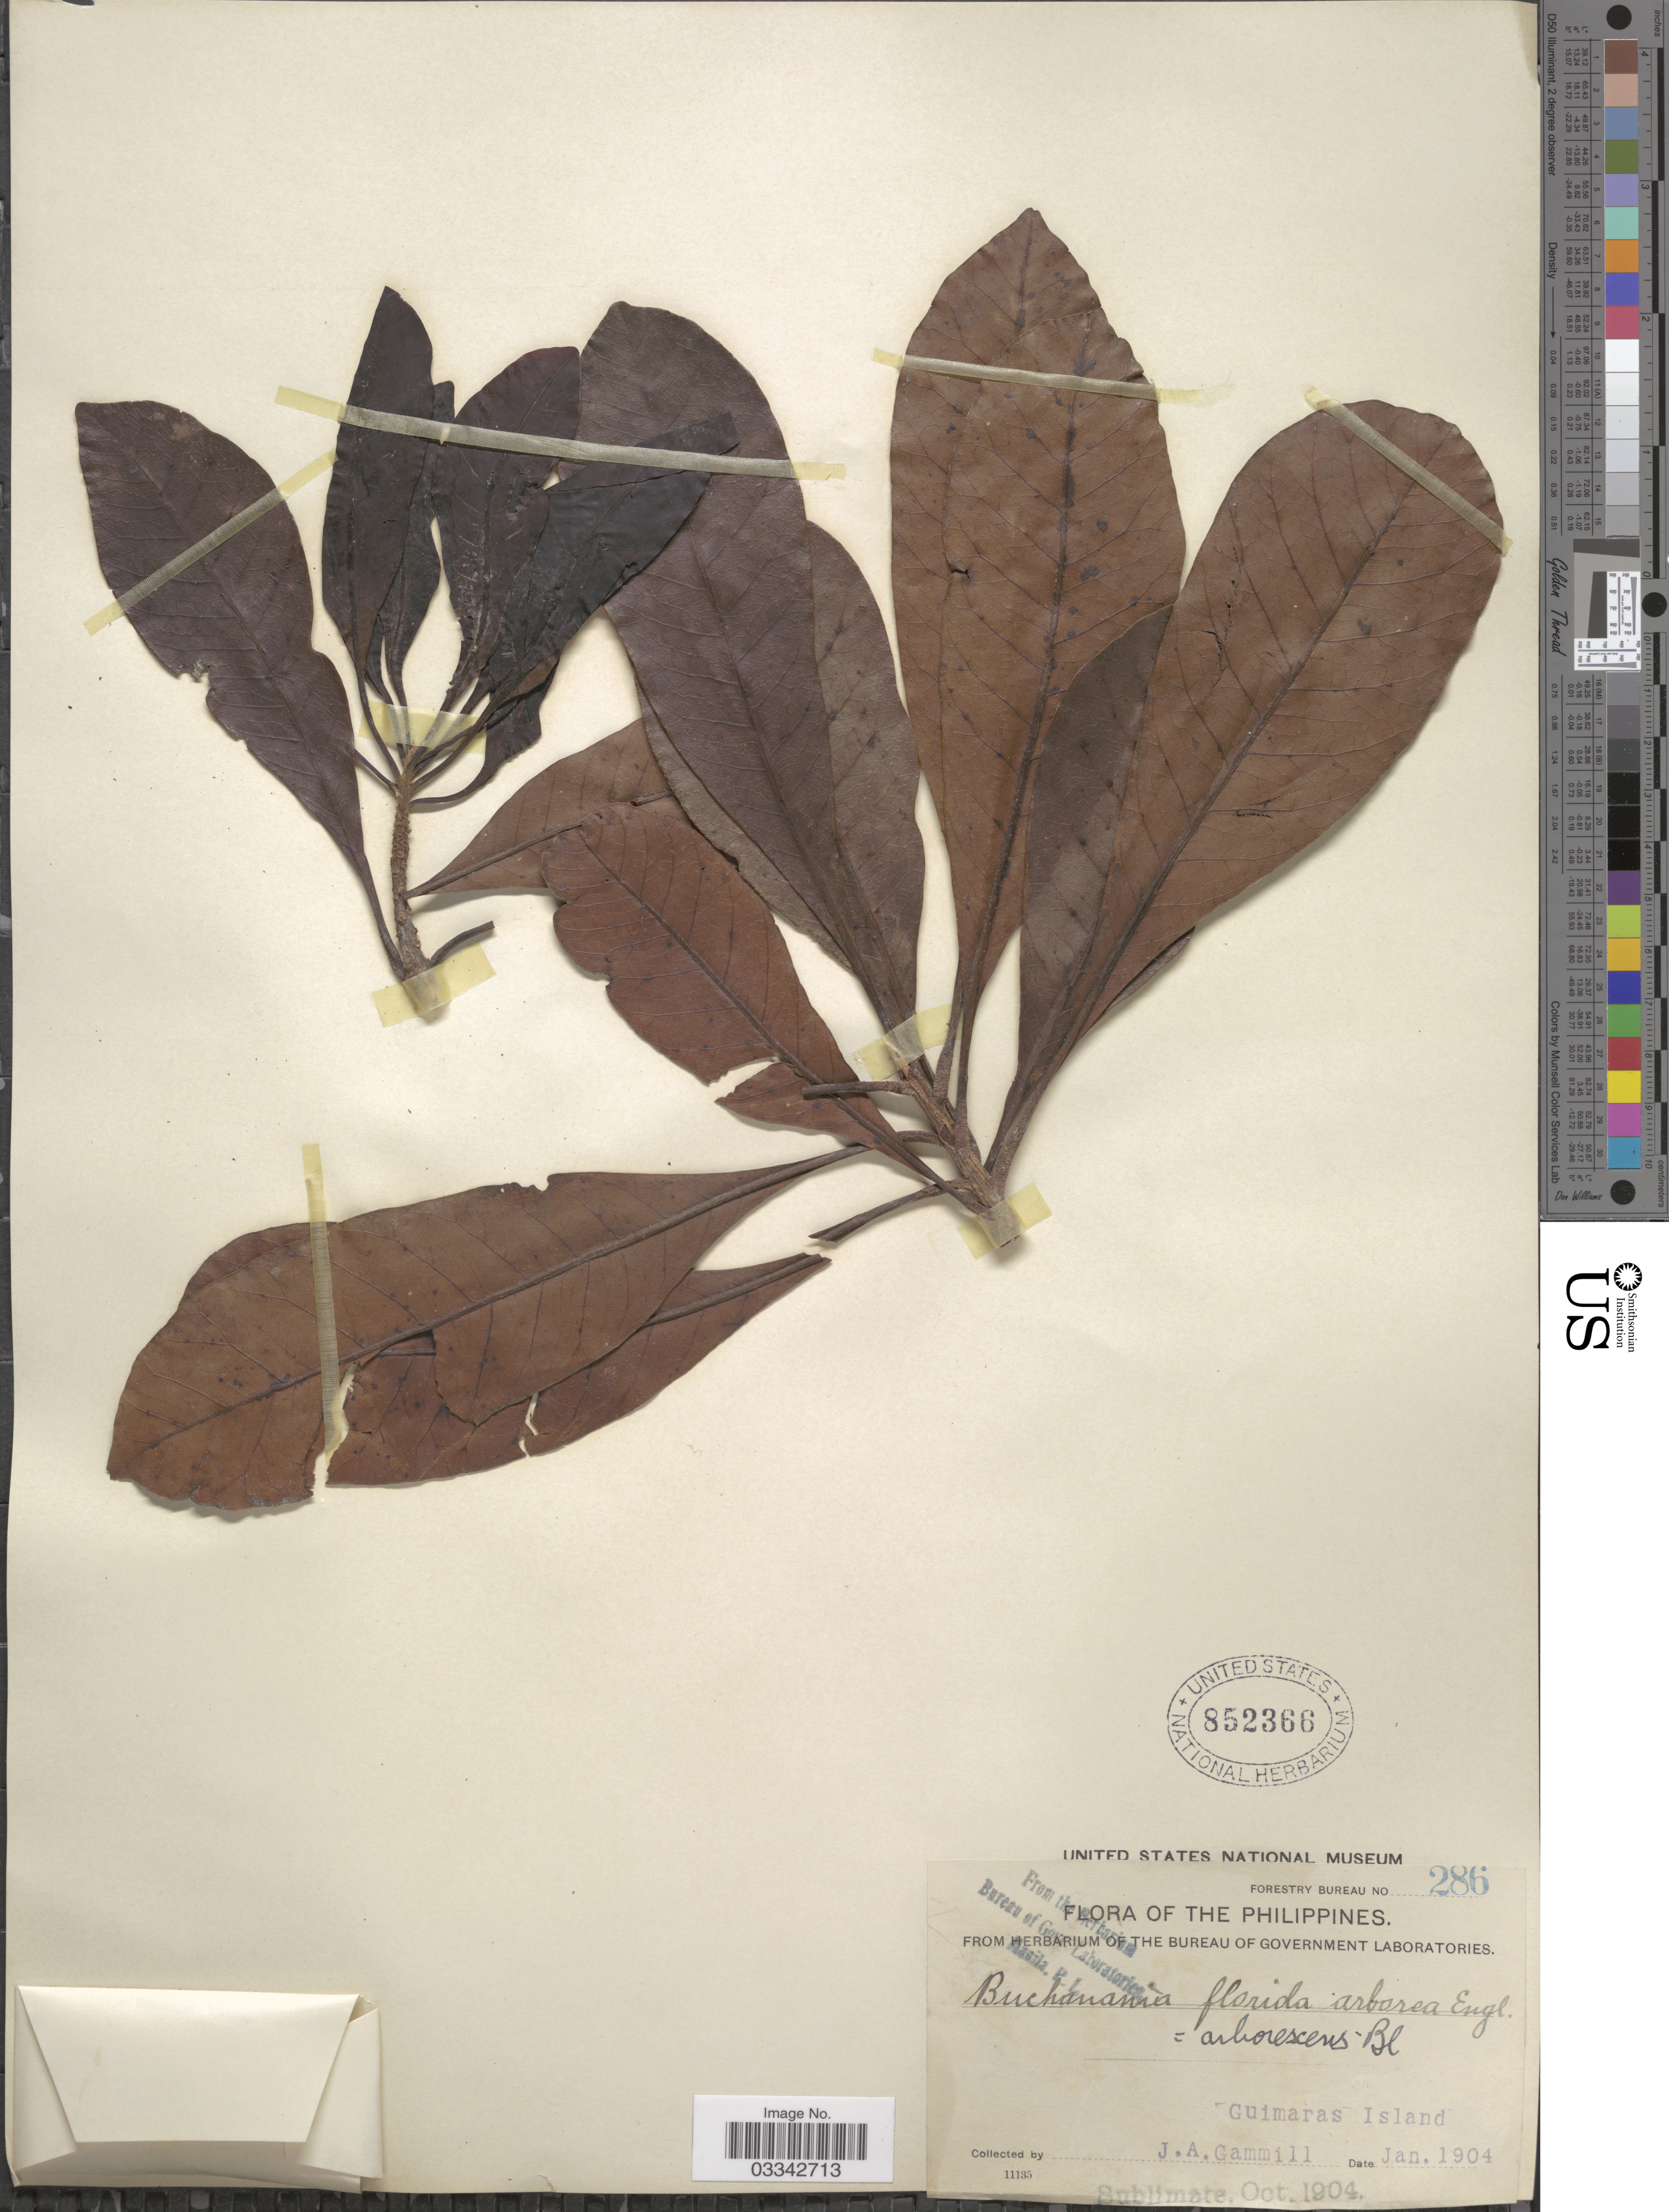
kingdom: Plantae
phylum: Tracheophyta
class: Magnoliopsida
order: Sapindales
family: Anacardiaceae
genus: Buchanania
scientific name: Buchanania arborescens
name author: (Blume) Blume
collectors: J. Gammill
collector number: Forestry Bureau 286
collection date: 1904-01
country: Philippines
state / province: Western Visayas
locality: Guimaras Island.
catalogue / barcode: US 852366